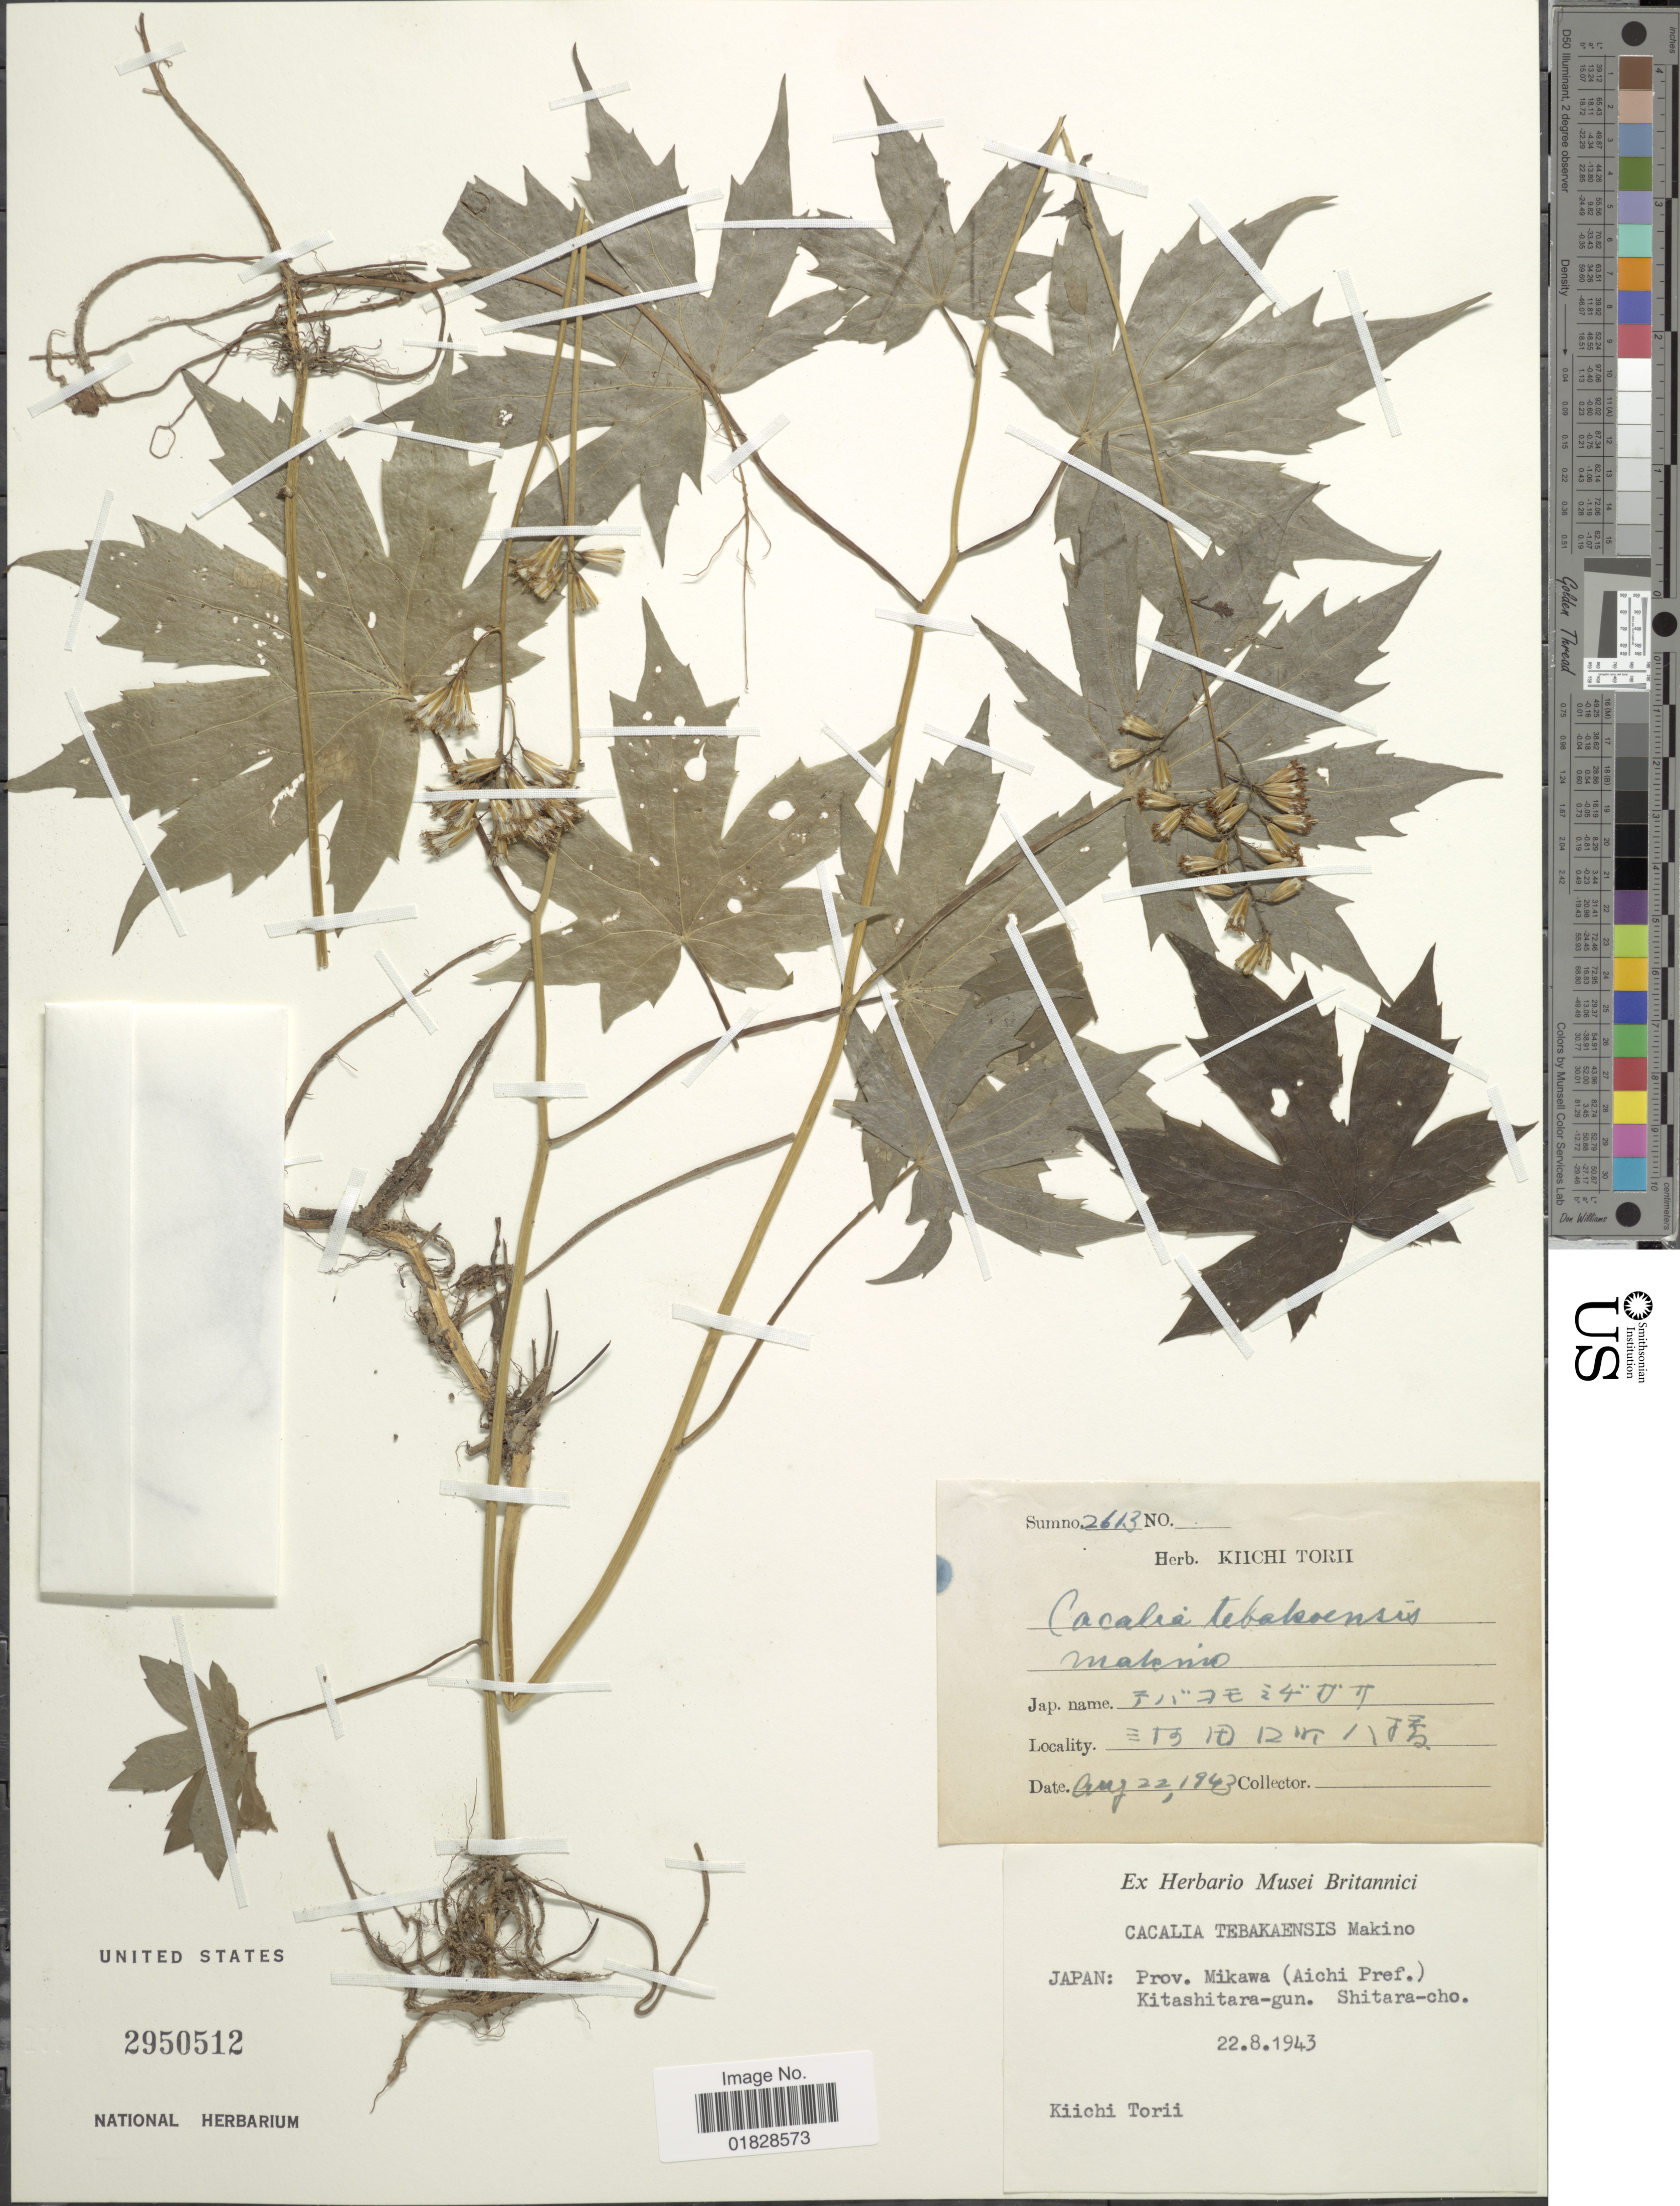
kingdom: Plantae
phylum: Tracheophyta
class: Magnoliopsida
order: Asterales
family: Asteraceae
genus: Parasenecio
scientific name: Parasenecio tebakoensis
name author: (Makino) H. Koyama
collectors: K. Torii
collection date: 1943-08-22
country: Japan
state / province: Aiti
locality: Japan: Prov. Mikawa (Aichi Pref.) Kitashitara-gun. Shitara-cho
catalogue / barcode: US 2950512